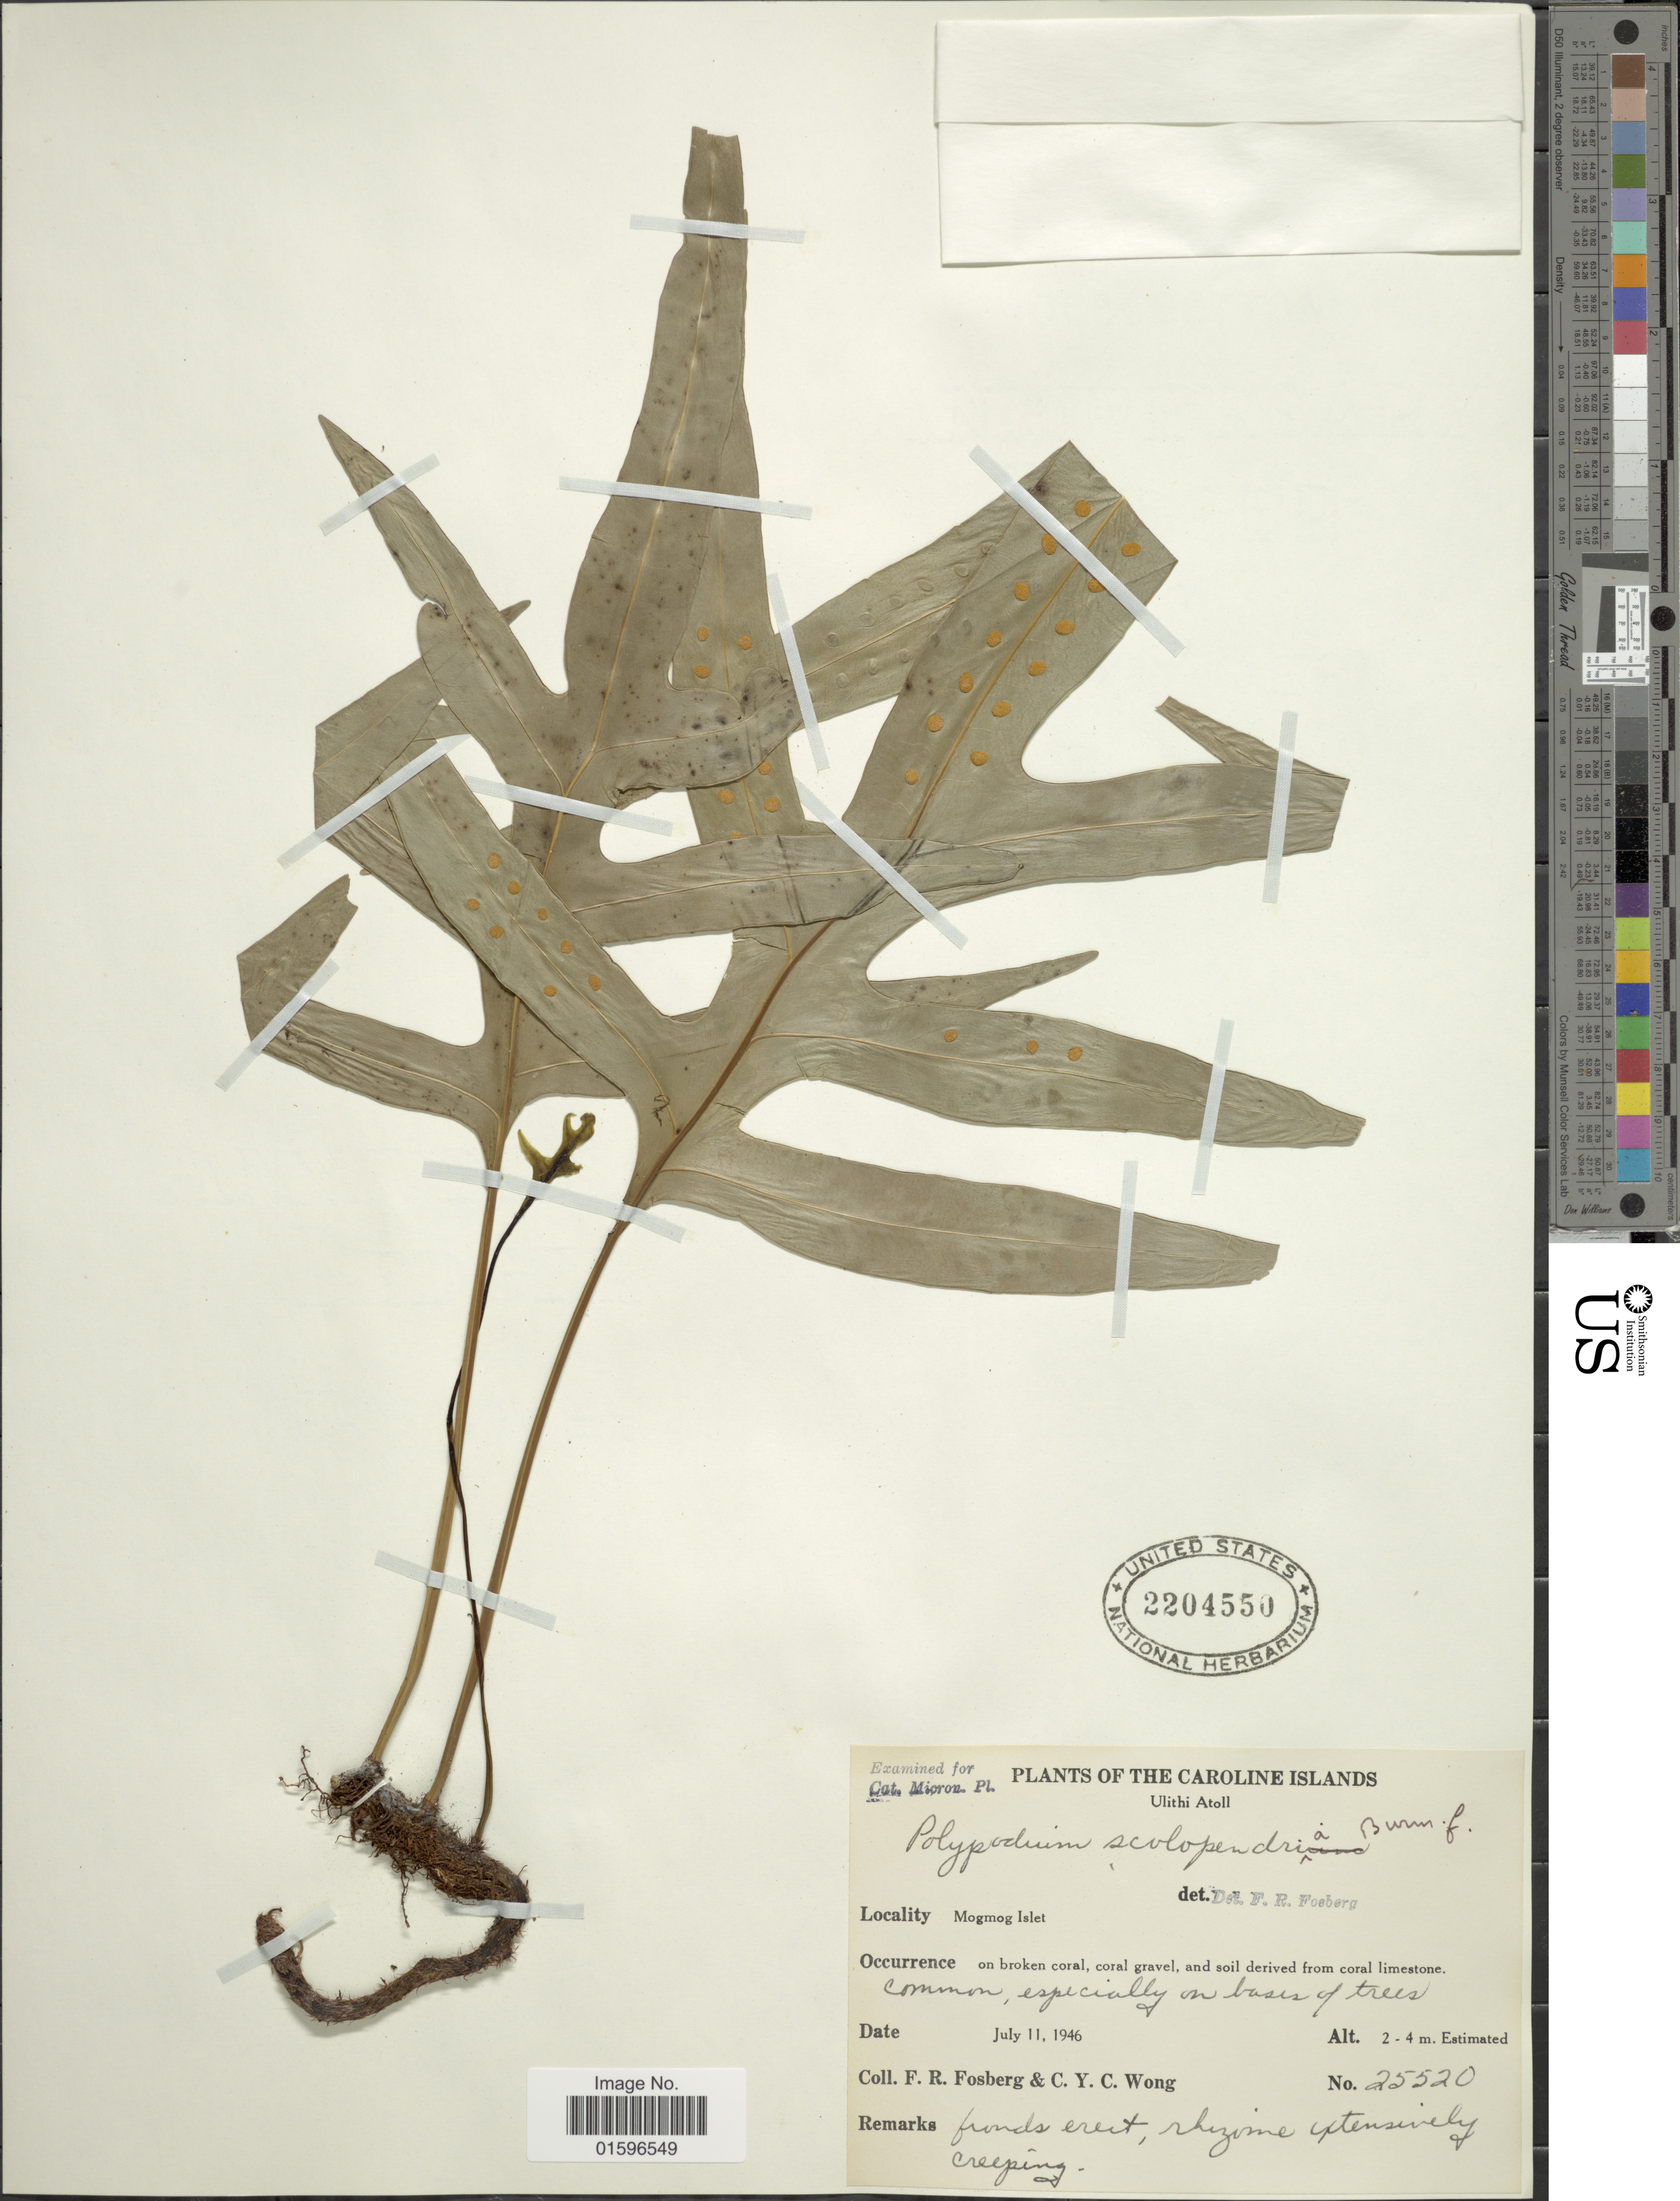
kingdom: Plantae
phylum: Tracheophyta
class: Polypodiopsida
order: Polypodiales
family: Polypodiaceae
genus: Polypodium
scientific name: Polypodium scolopendria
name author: Burm. f.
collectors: F. R. Fosberg & C. Y. C. Wong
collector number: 25520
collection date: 1946-07-11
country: Micronesia, Federated States of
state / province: Yap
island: Ulithi Atoll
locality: Carolines Islands, Ulithi Atoll, Mogmog Islet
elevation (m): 2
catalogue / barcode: US 2204550